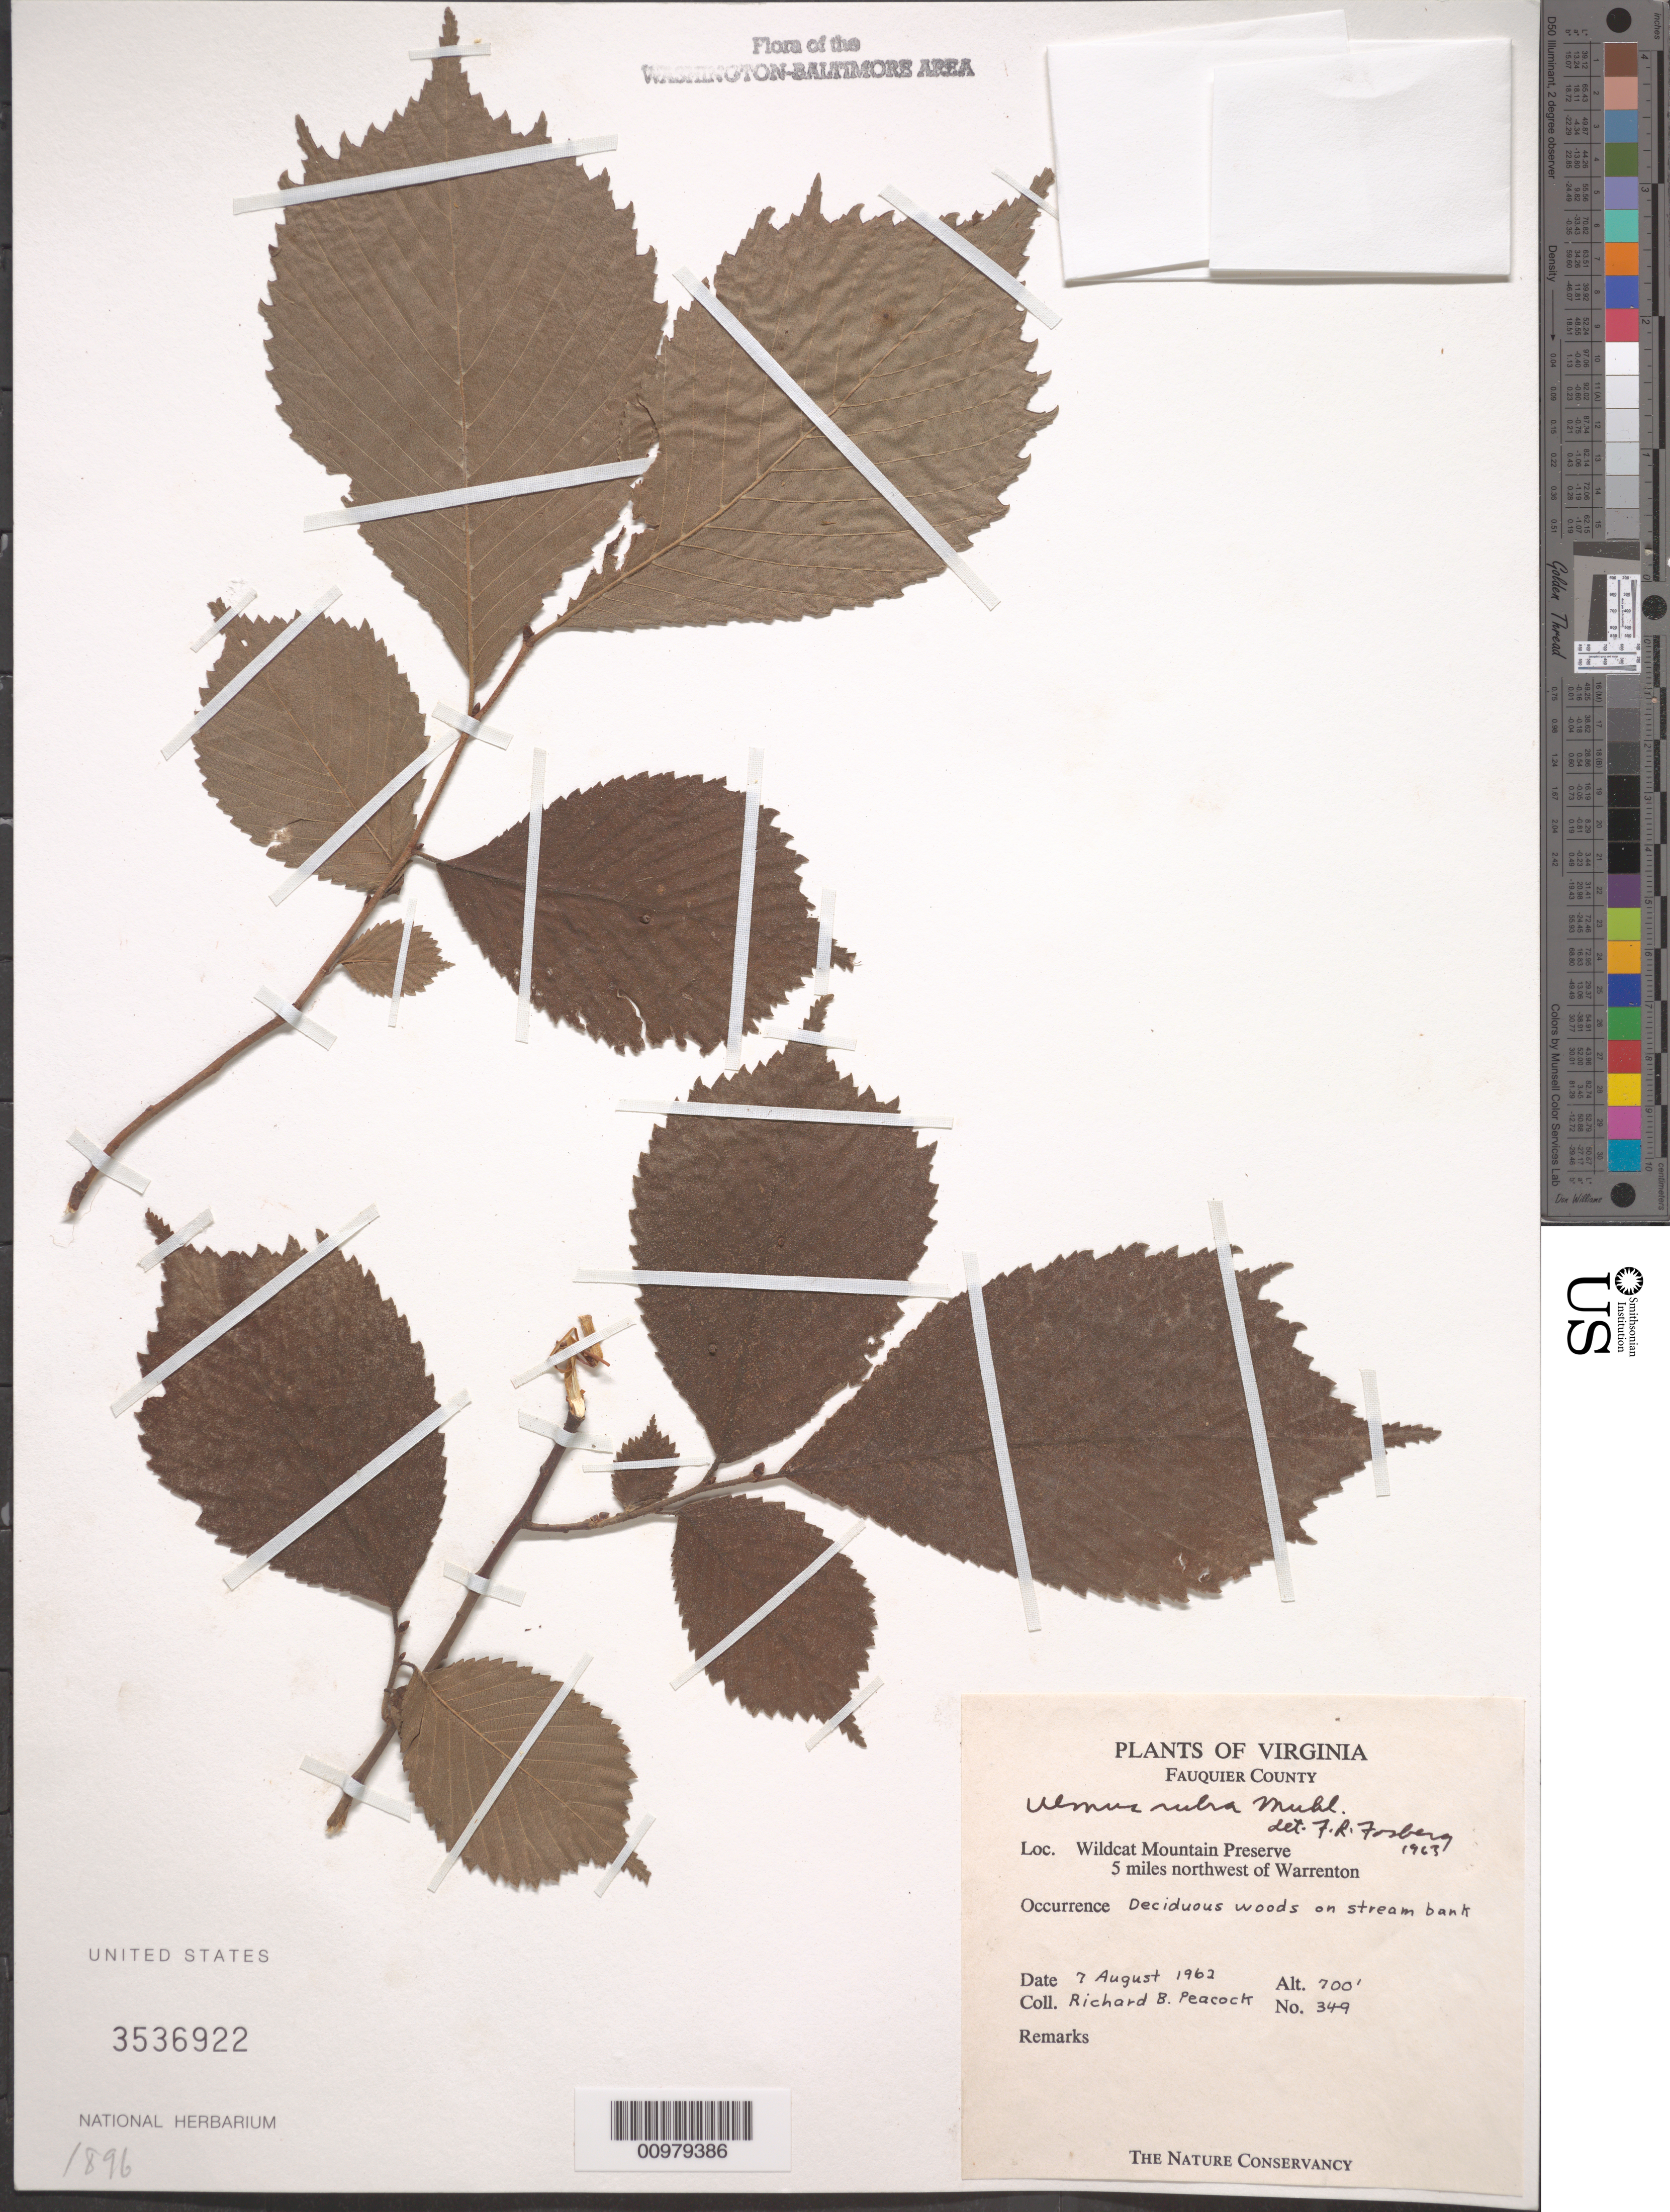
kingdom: Plantae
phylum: Tracheophyta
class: Magnoliopsida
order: Rosales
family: Ulmaceae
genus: Ulmus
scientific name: Ulmus rubra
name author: Muhl.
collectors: R. Peacock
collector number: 349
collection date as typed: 07 Aug 1962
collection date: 1962-08-07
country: United States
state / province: Virginia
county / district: Fauquier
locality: Wildcat mountain Preserve, 5 miles northwest of Warrenton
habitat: deciduous woods on stream bank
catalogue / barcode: US 3536922